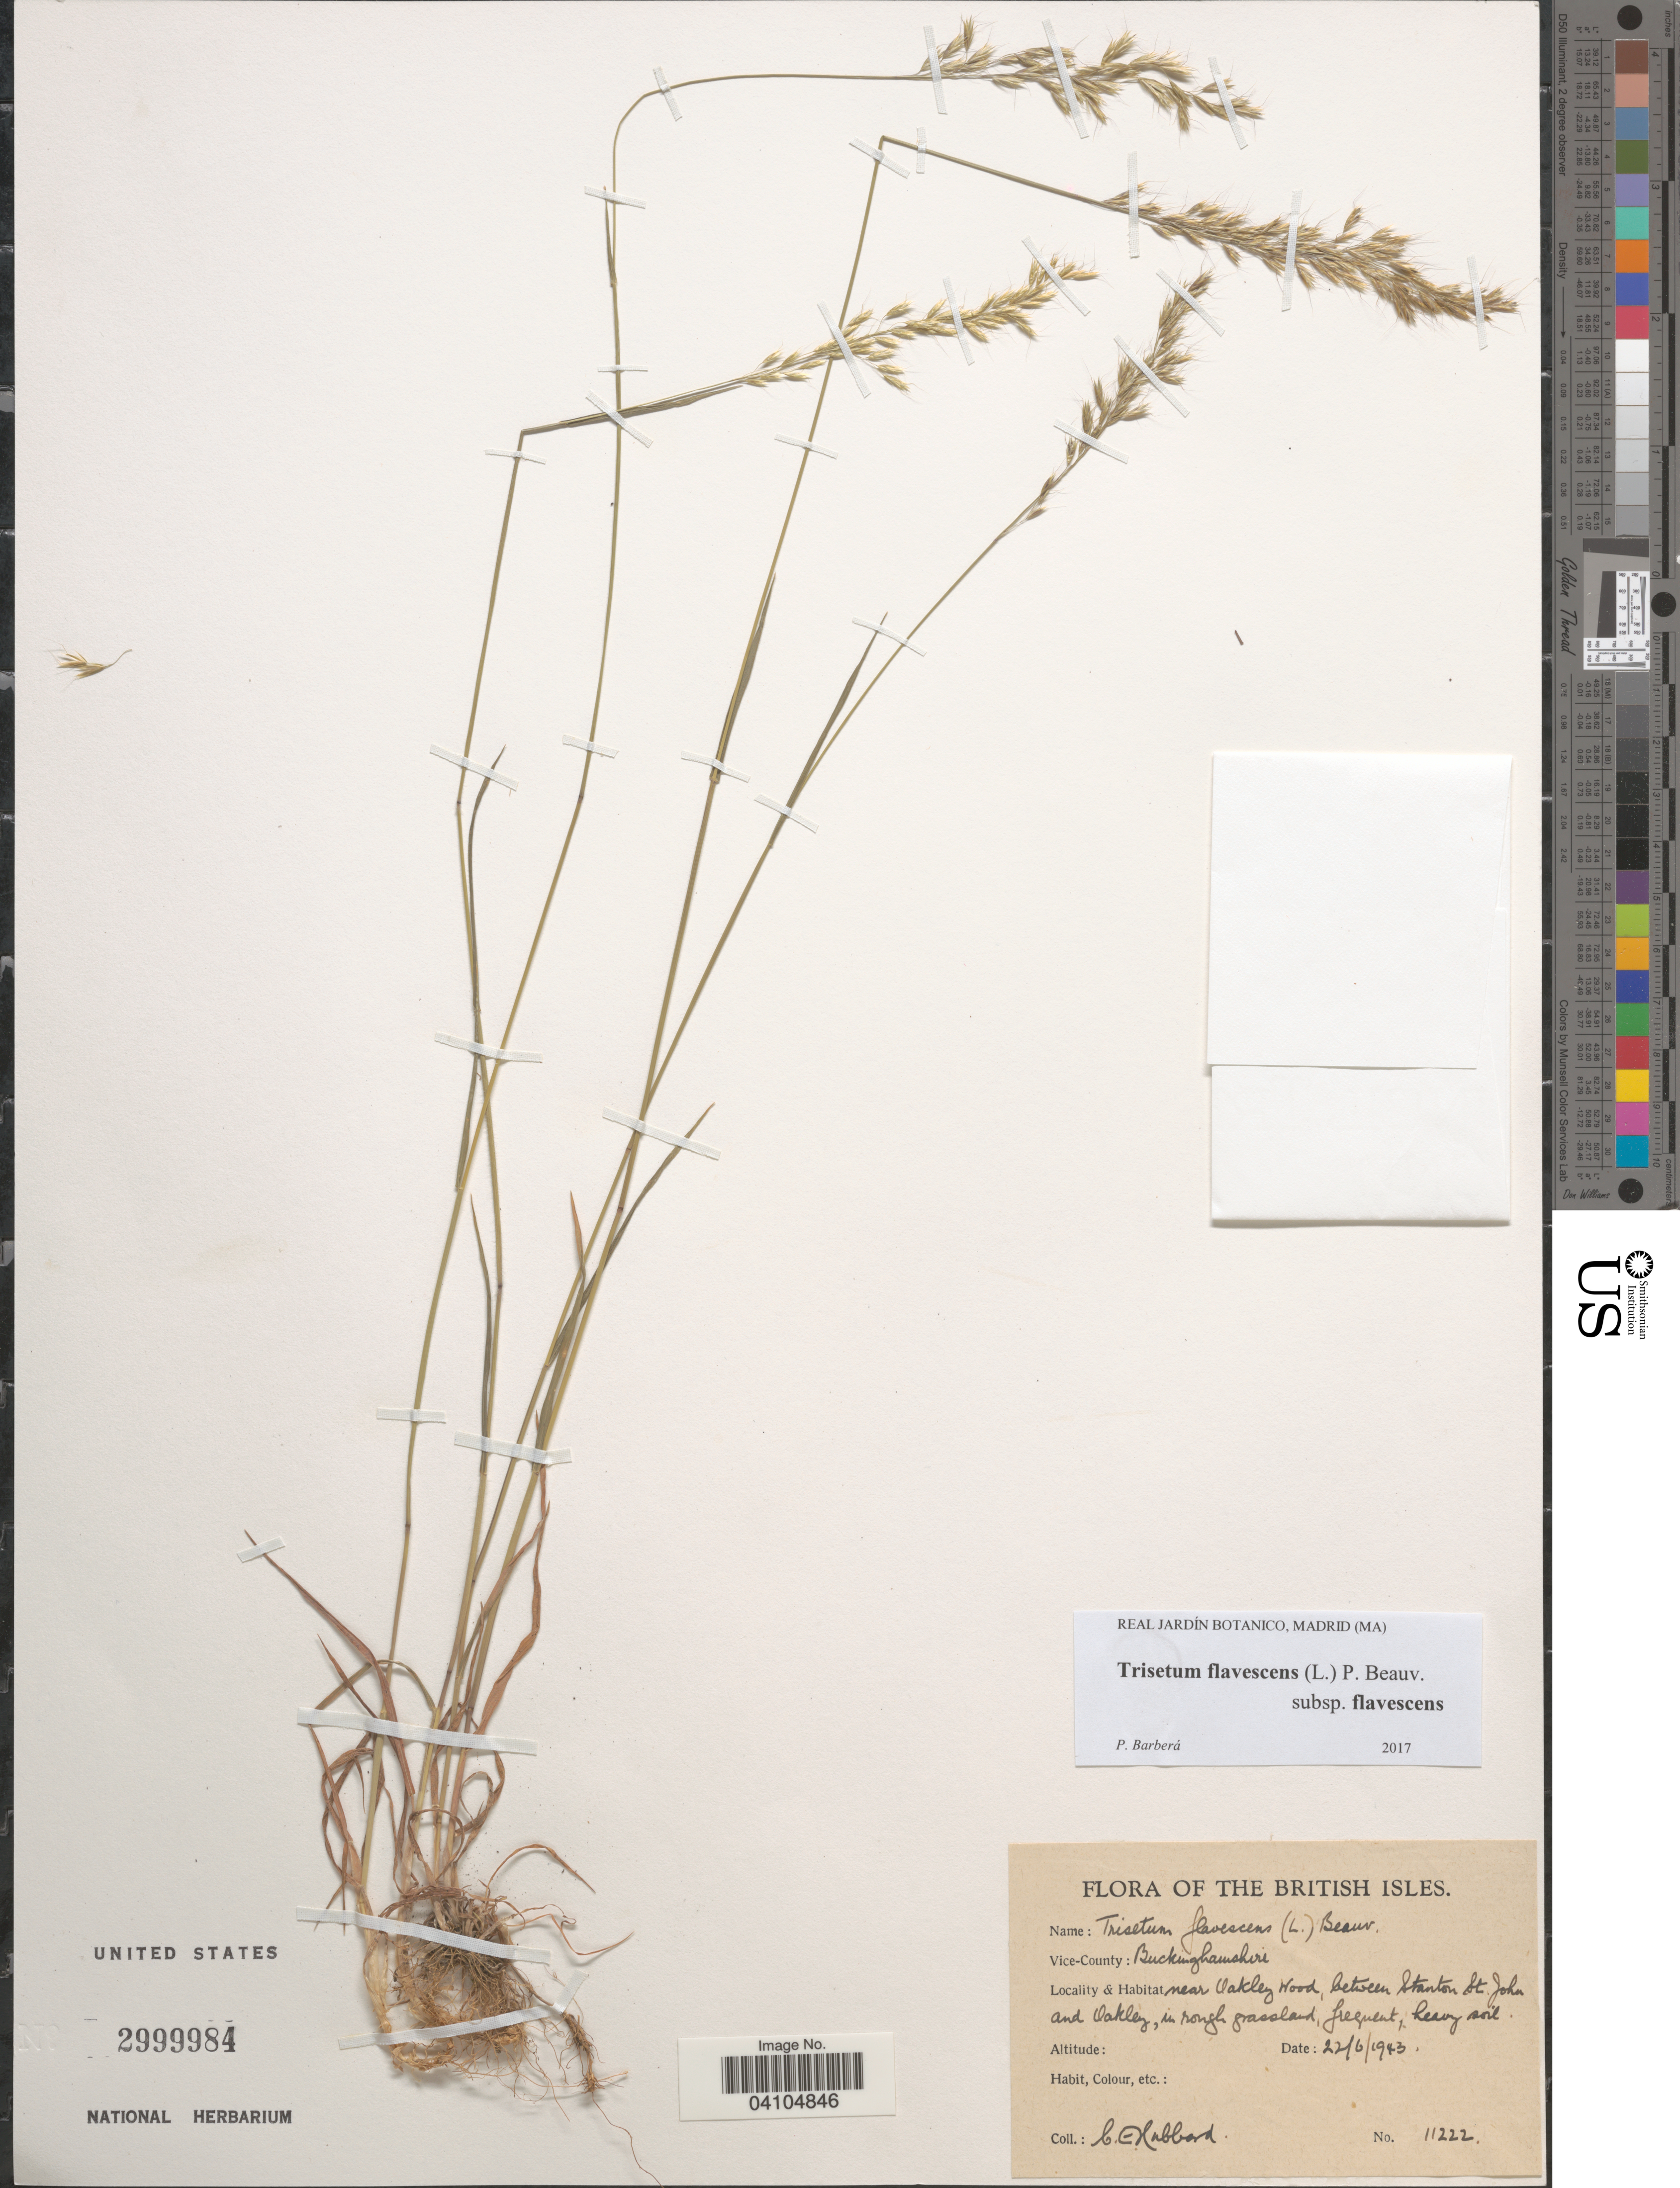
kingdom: Plantae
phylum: Tracheophyta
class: Liliopsida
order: Poales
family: Poaceae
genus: Trisetum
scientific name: Trisetum flavescens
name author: (L.) P. Beauv.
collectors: C. E. Hubbard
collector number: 11222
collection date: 1943-06-22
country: United Kingdom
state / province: England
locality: The British Isles. Vice-County: Buckinghamshire. Near Oakley Wood, between Stanton St. John and Oakley.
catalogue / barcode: US 2999984